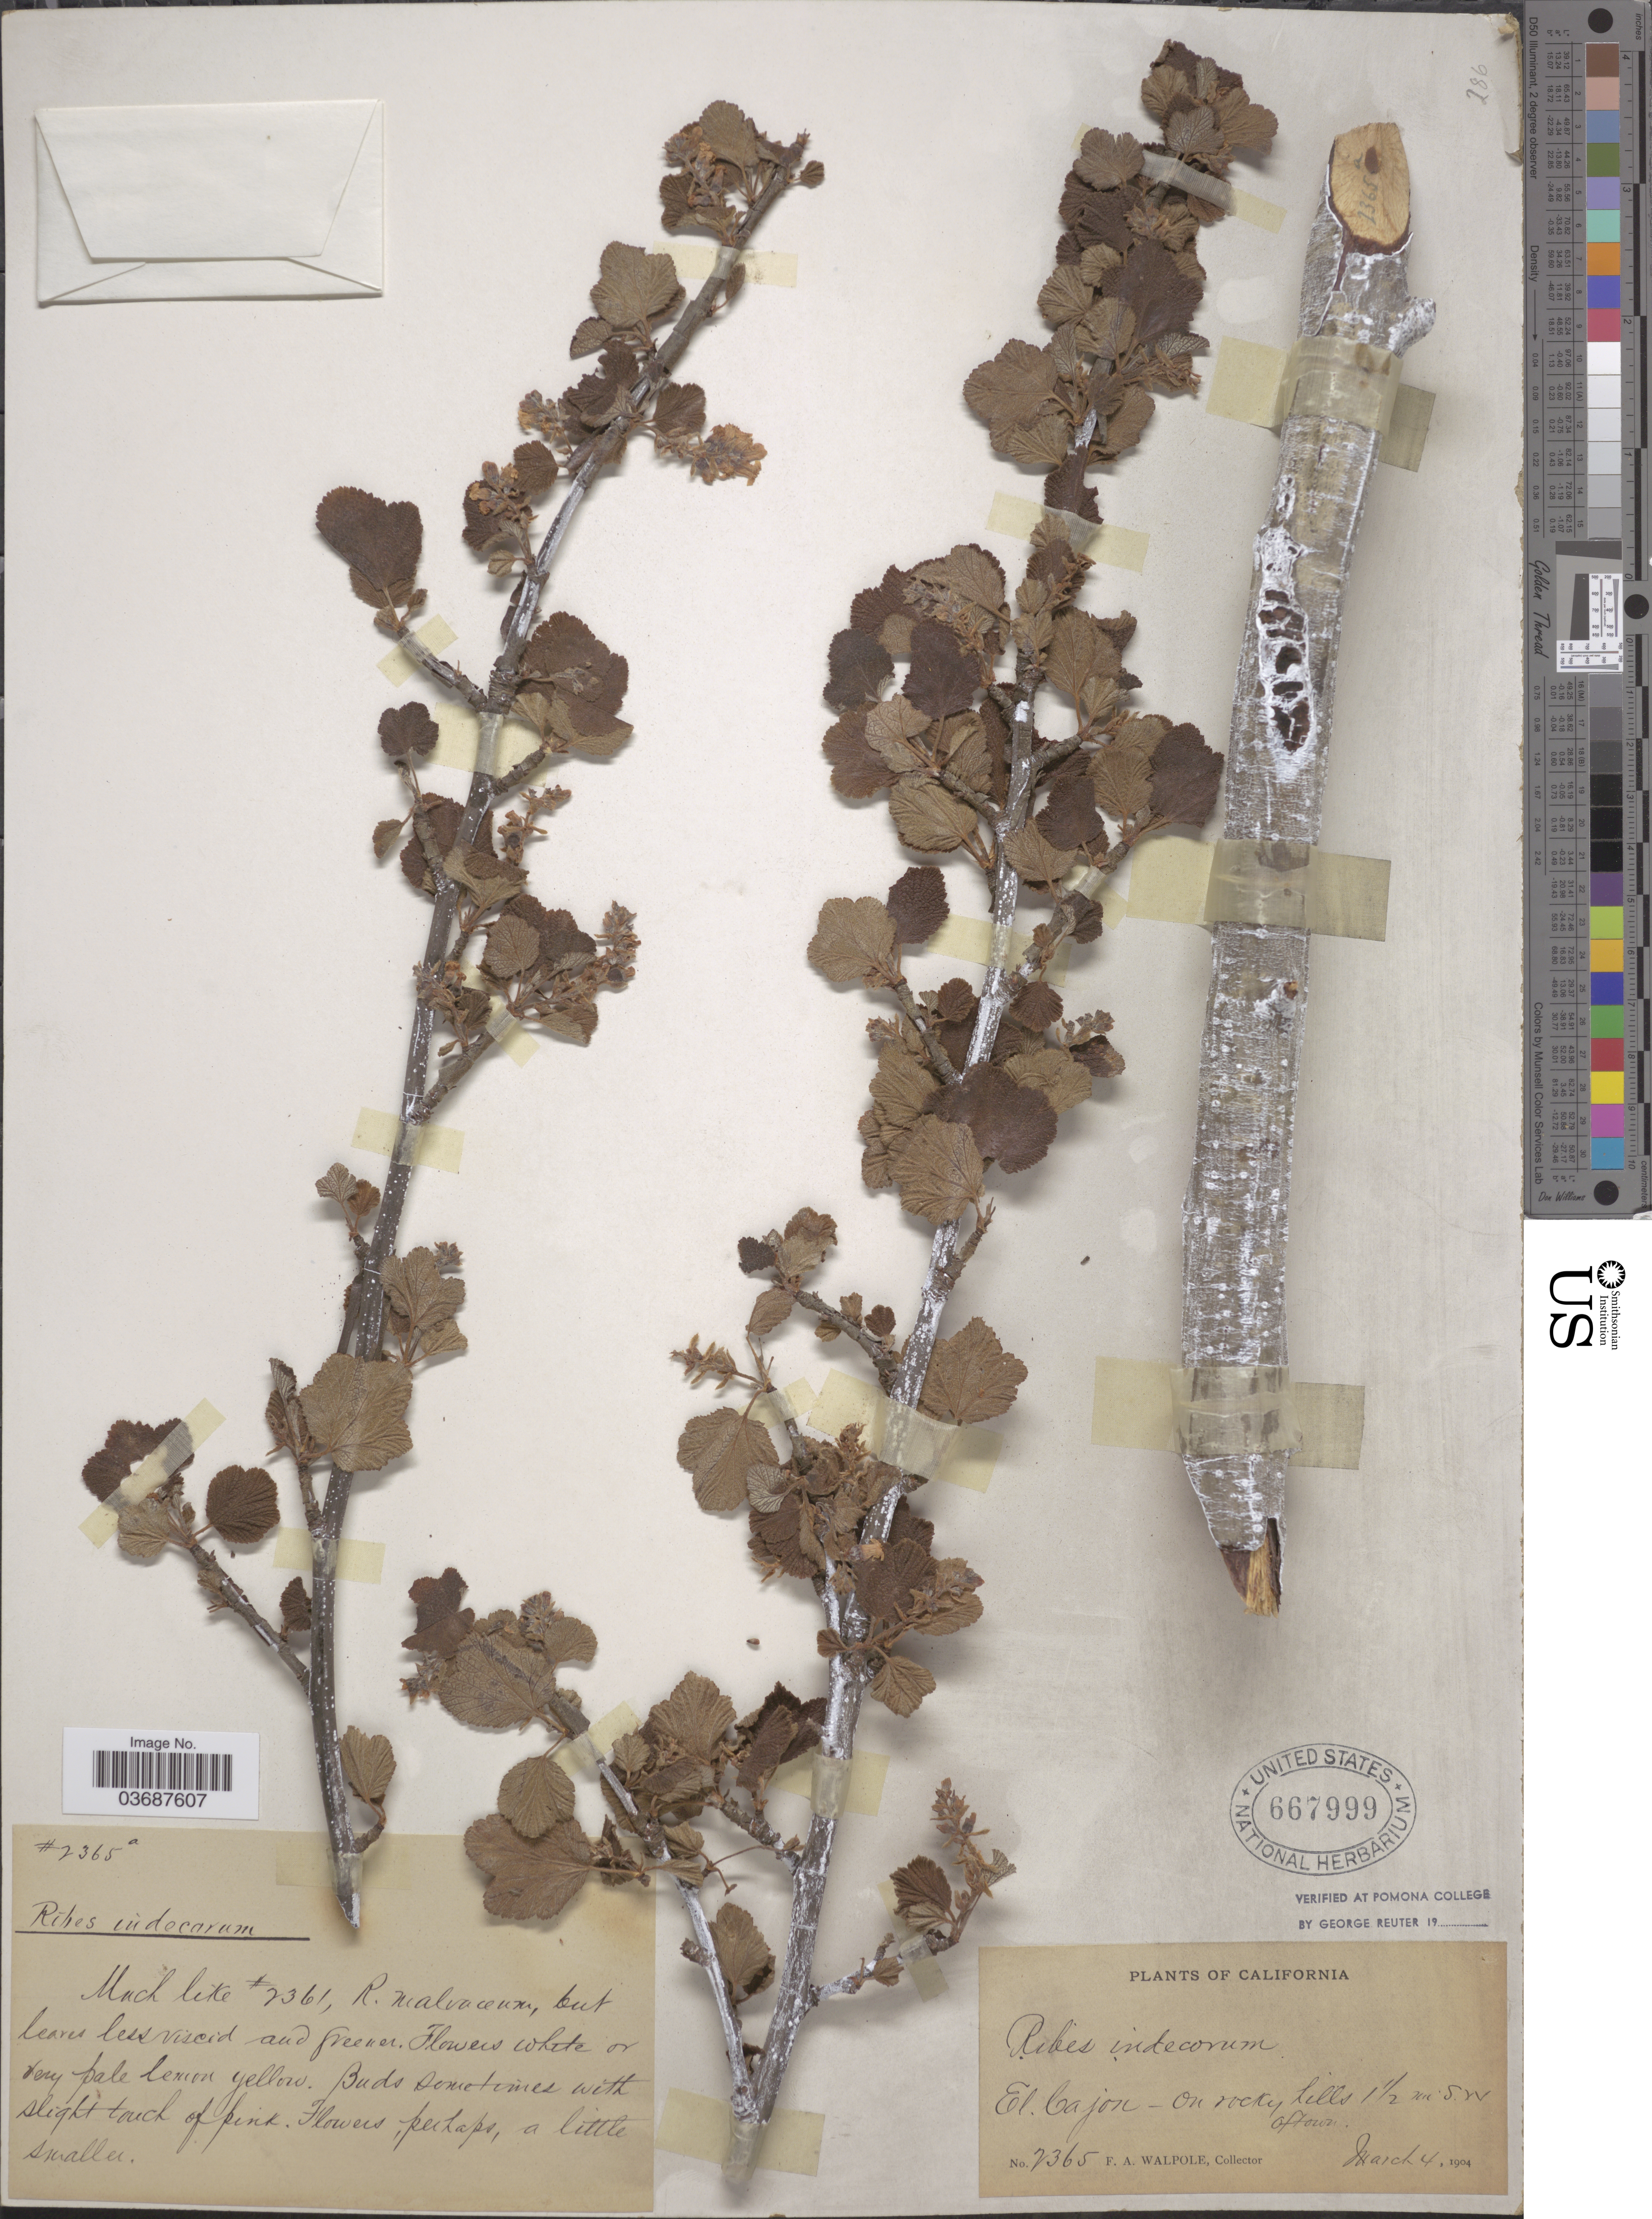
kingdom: Plantae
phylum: Tracheophyta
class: Magnoliopsida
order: Saxifragales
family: Grossulariaceae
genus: Ribes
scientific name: Ribes indecorum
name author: Eastw.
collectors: F. Walpole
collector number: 2365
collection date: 1904-03-04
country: United States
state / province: California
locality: El Cajon - on rocky hills 1½ mi S.W of town.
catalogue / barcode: US 667999